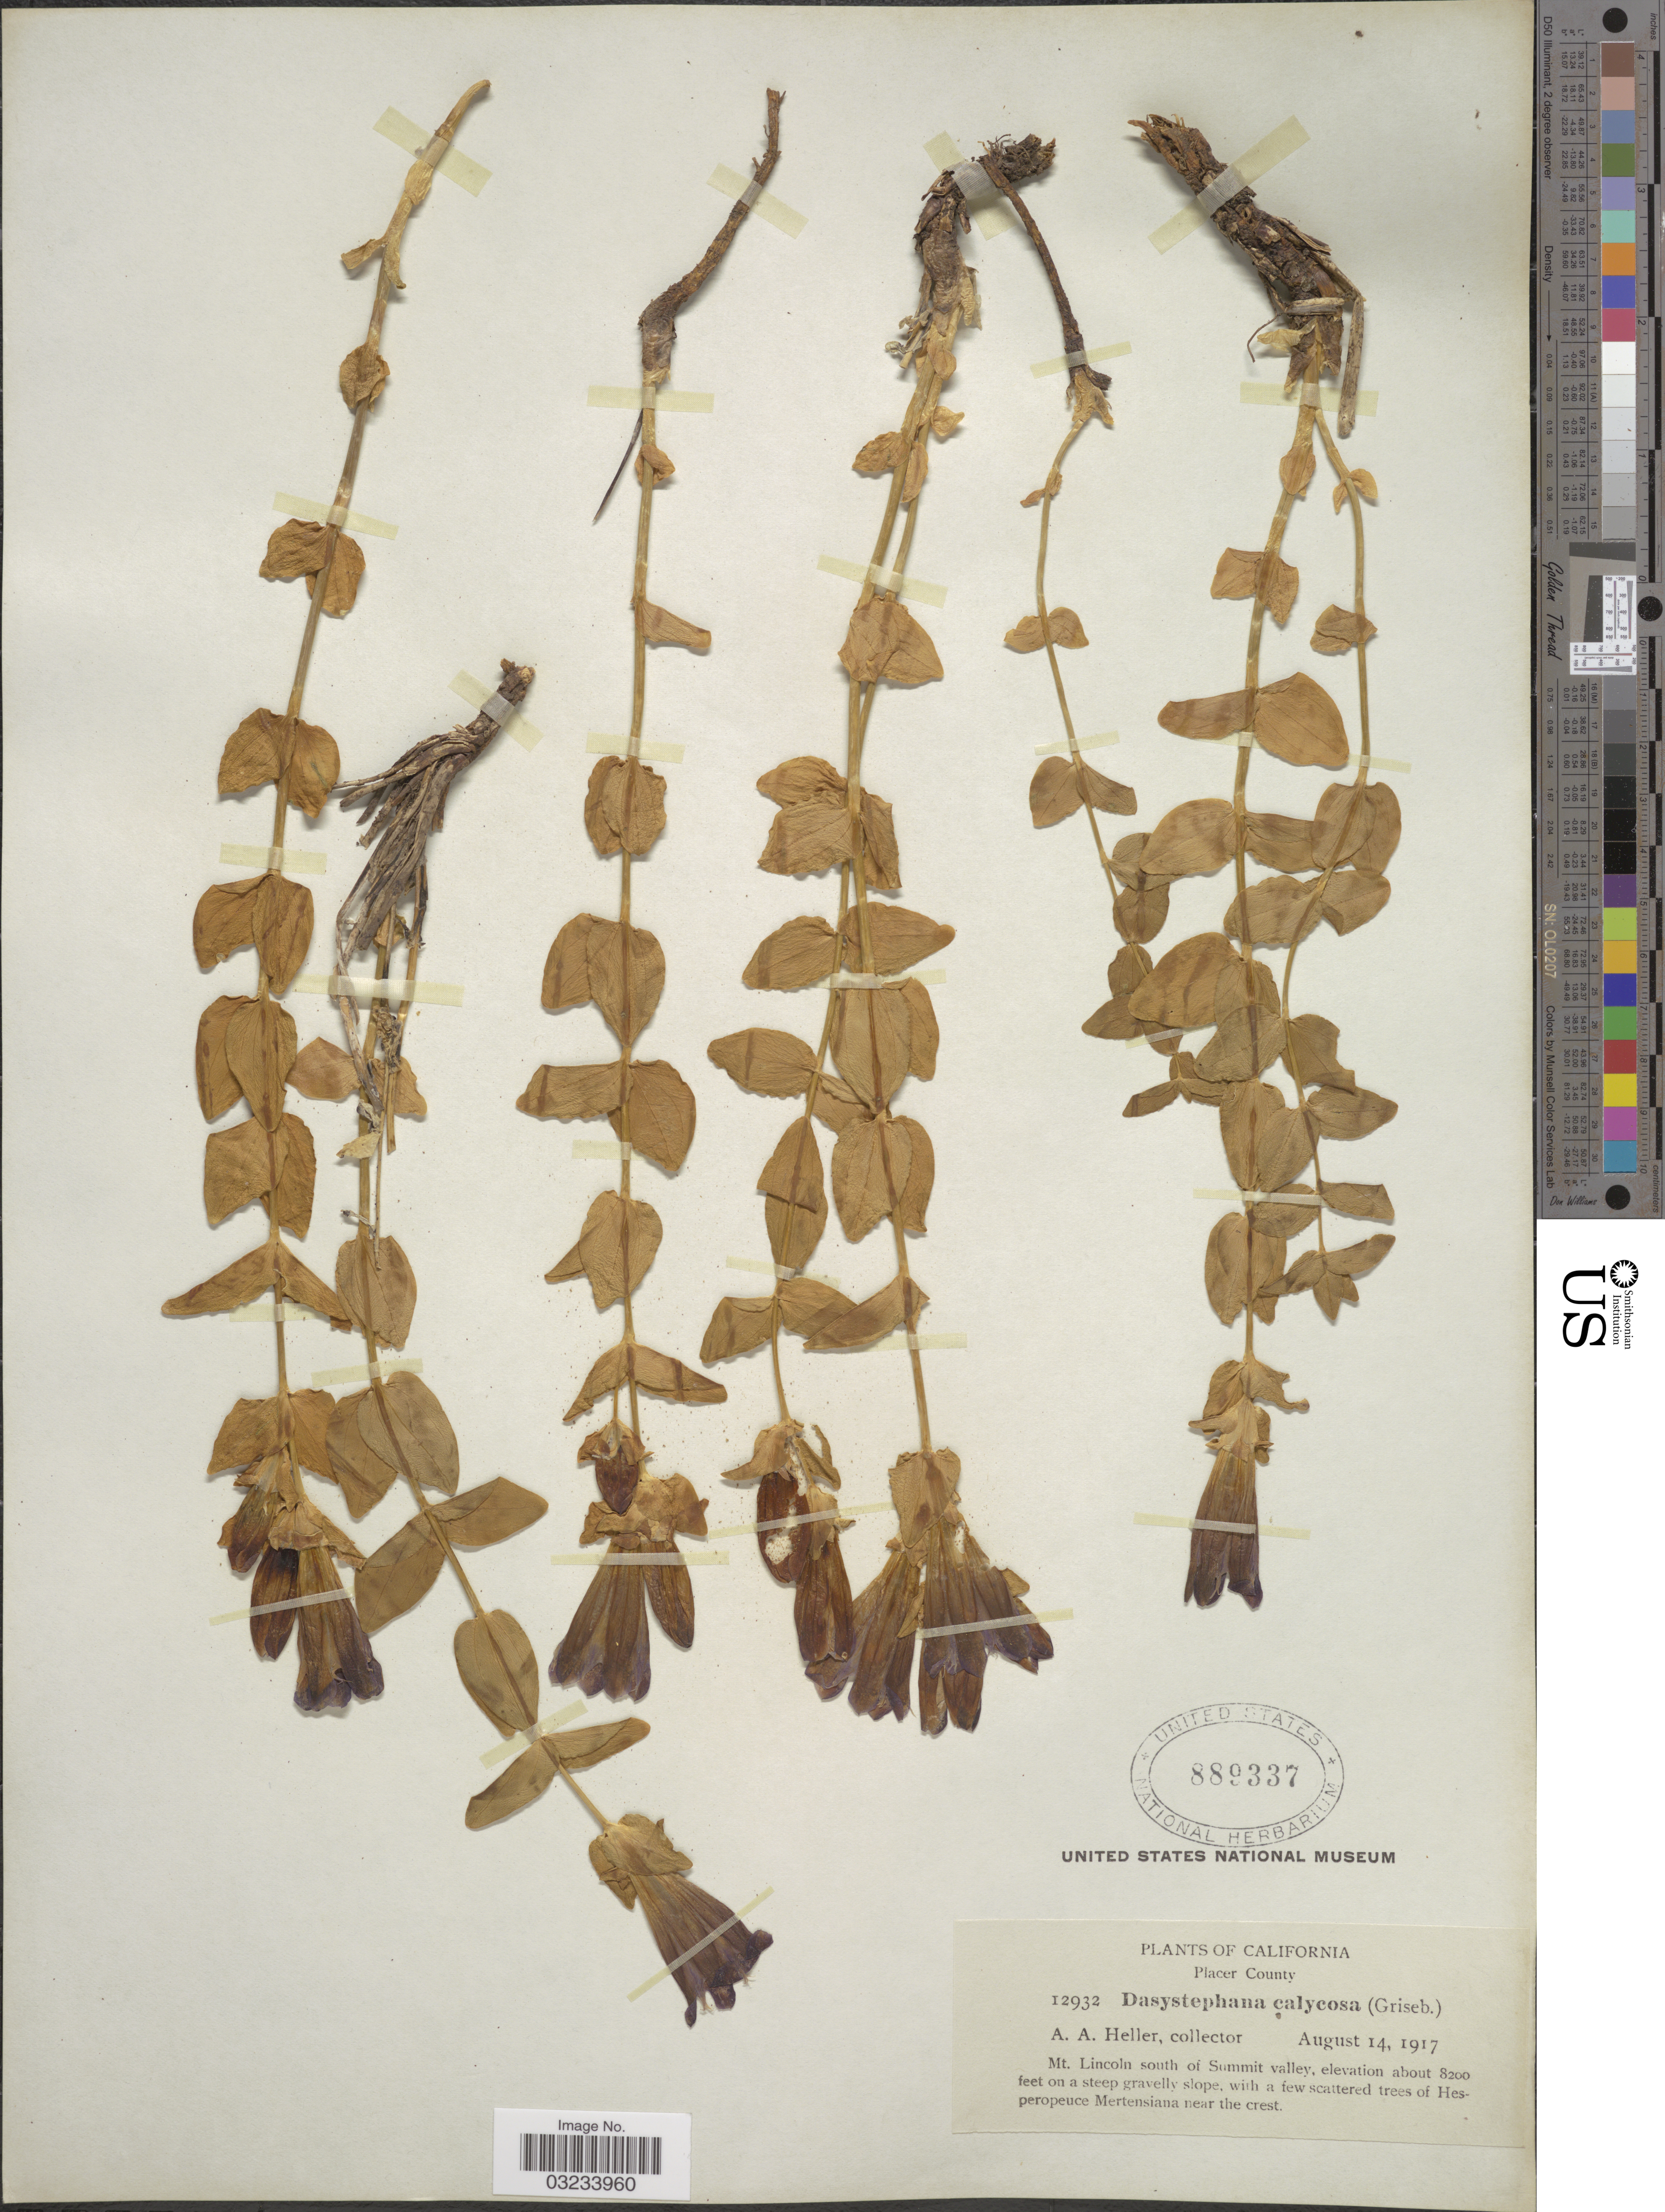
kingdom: Plantae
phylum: Tracheophyta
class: Magnoliopsida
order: Gentianales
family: Gentianaceae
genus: Gentiana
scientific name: Gentiana calycosa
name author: Griseb.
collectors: A. A. Heller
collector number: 12932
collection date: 1917-08-14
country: United States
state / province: California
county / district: Placer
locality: Placer County, Mt. Lincoln south of Summit valley.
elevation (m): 2499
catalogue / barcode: US 889337